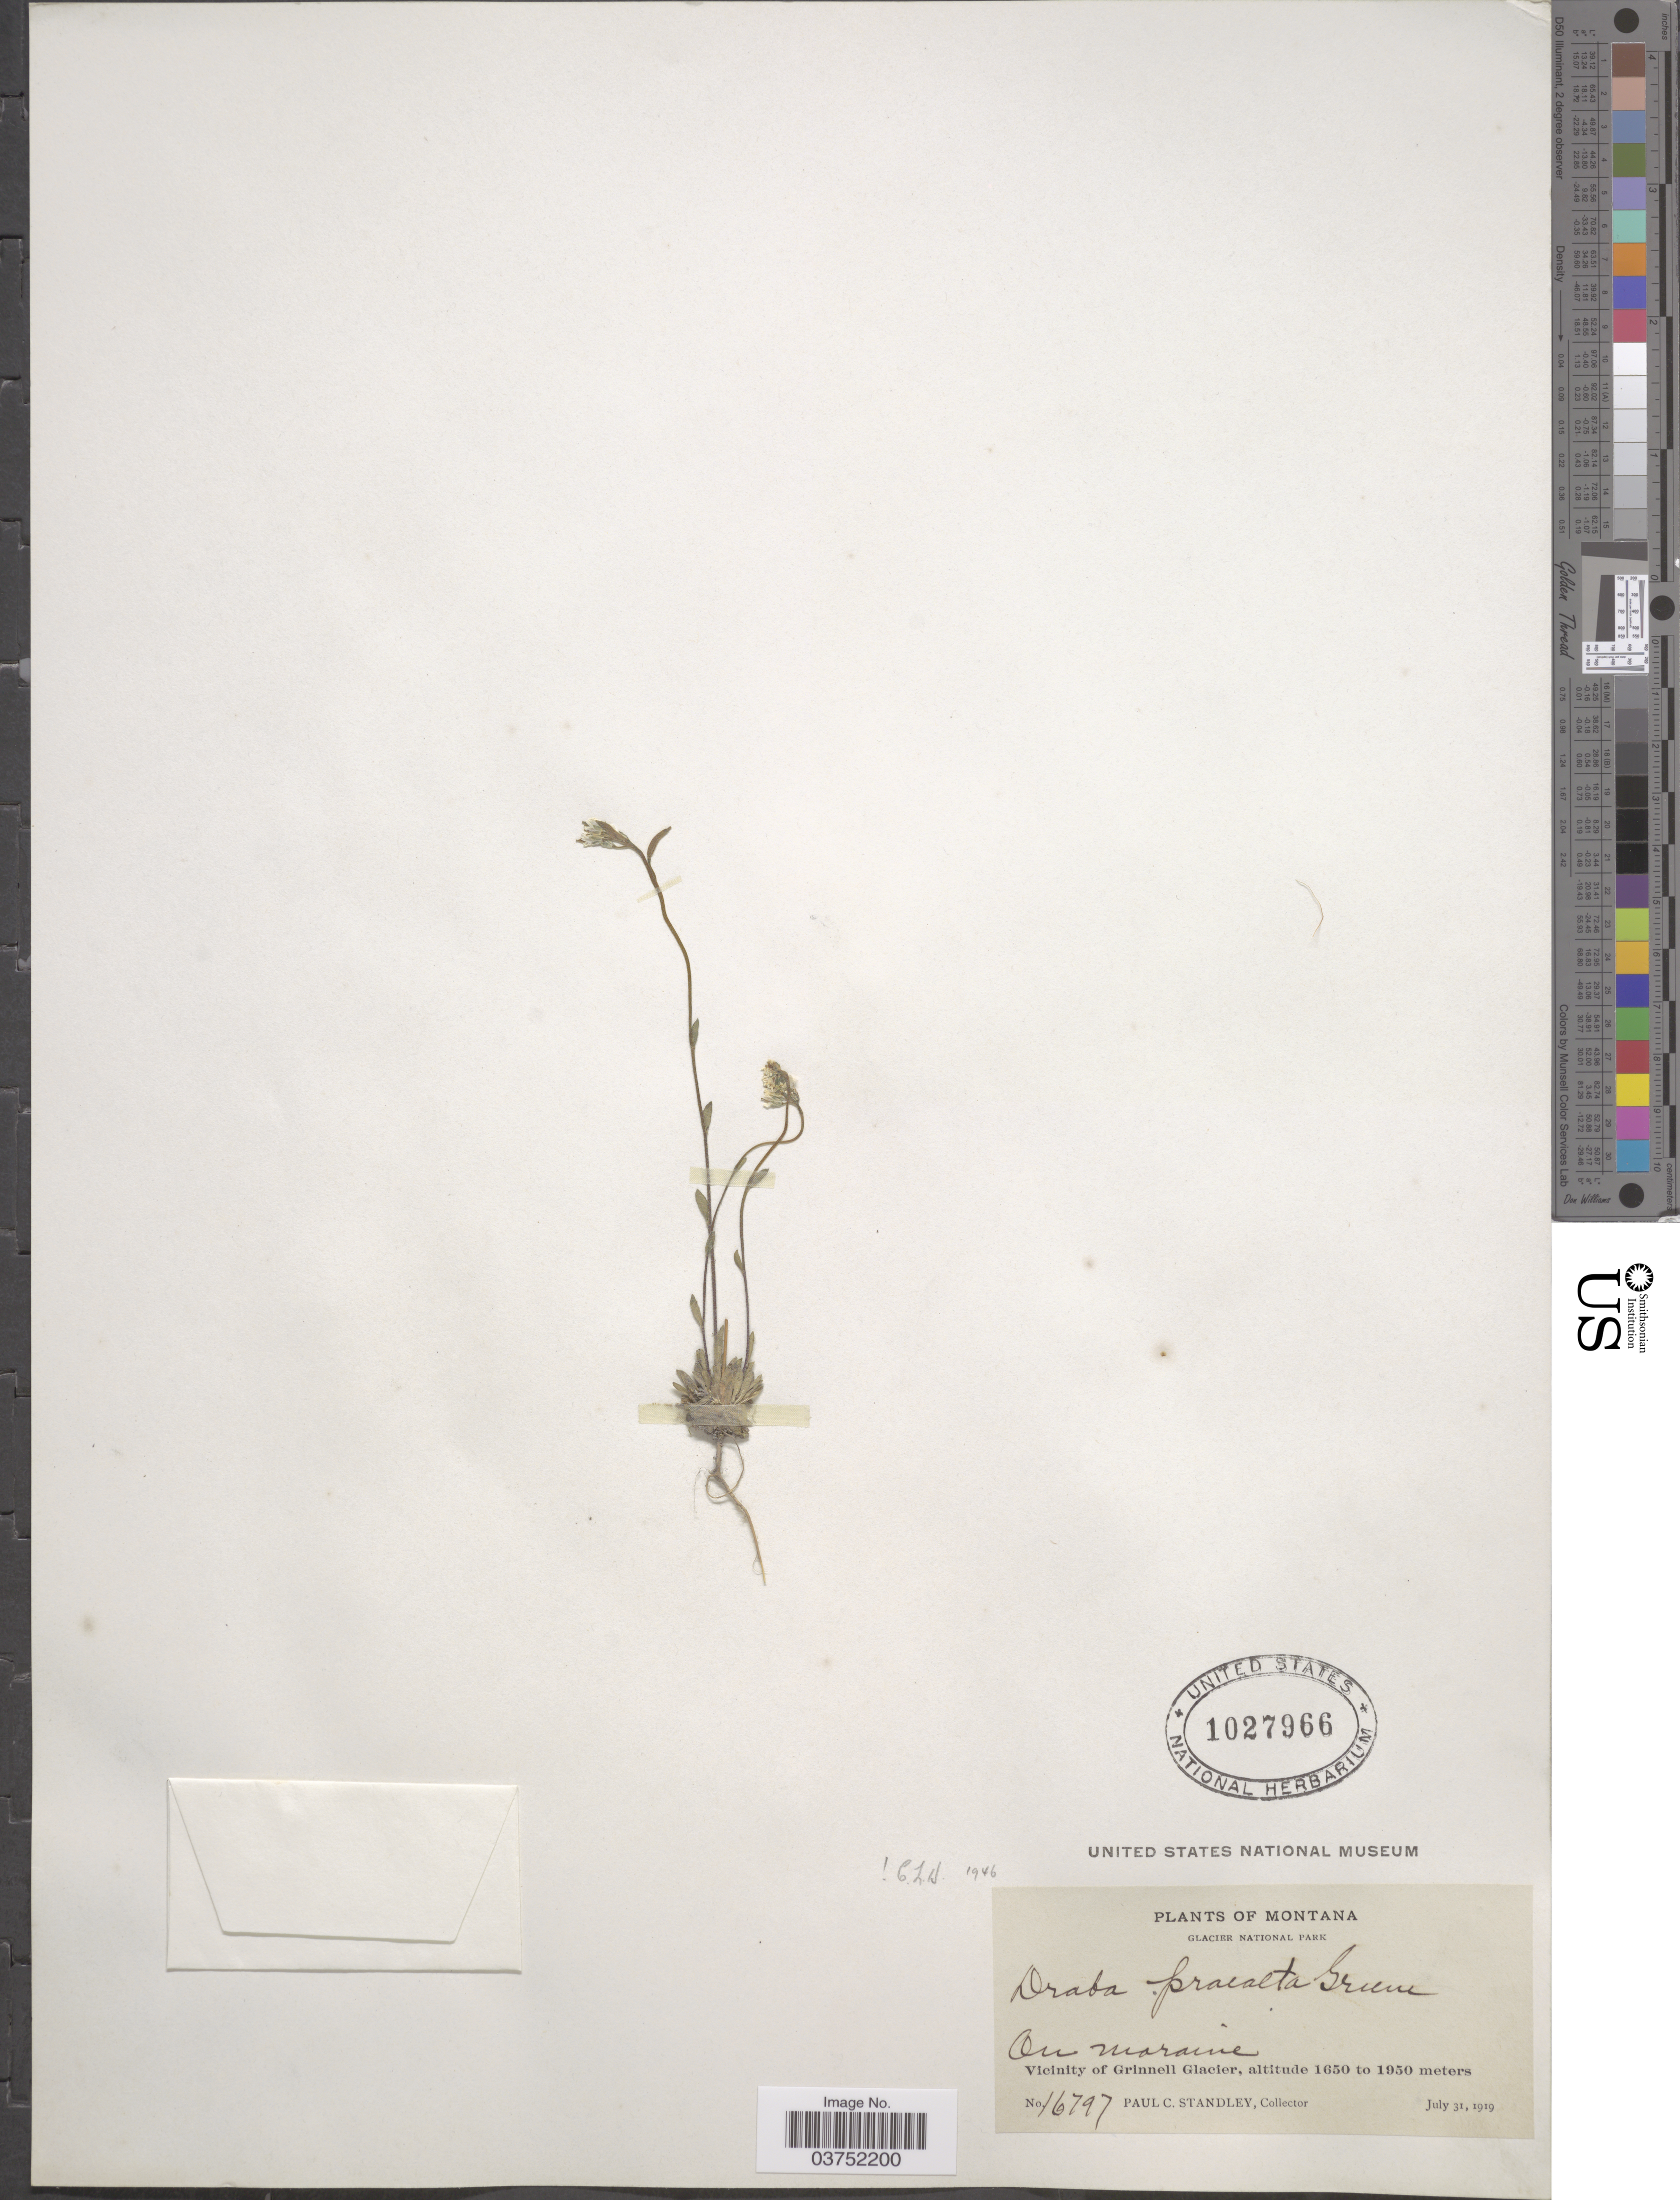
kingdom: Plantae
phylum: Tracheophyta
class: Magnoliopsida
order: Brassicales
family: Brassicaceae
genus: Draba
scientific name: Draba praealta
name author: Greene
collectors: P. C. Standley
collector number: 16797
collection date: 1919-07-31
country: United States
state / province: Montana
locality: Glacier National Park. Vicinity of Grinnell Glacier.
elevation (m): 1650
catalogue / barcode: US 1027966